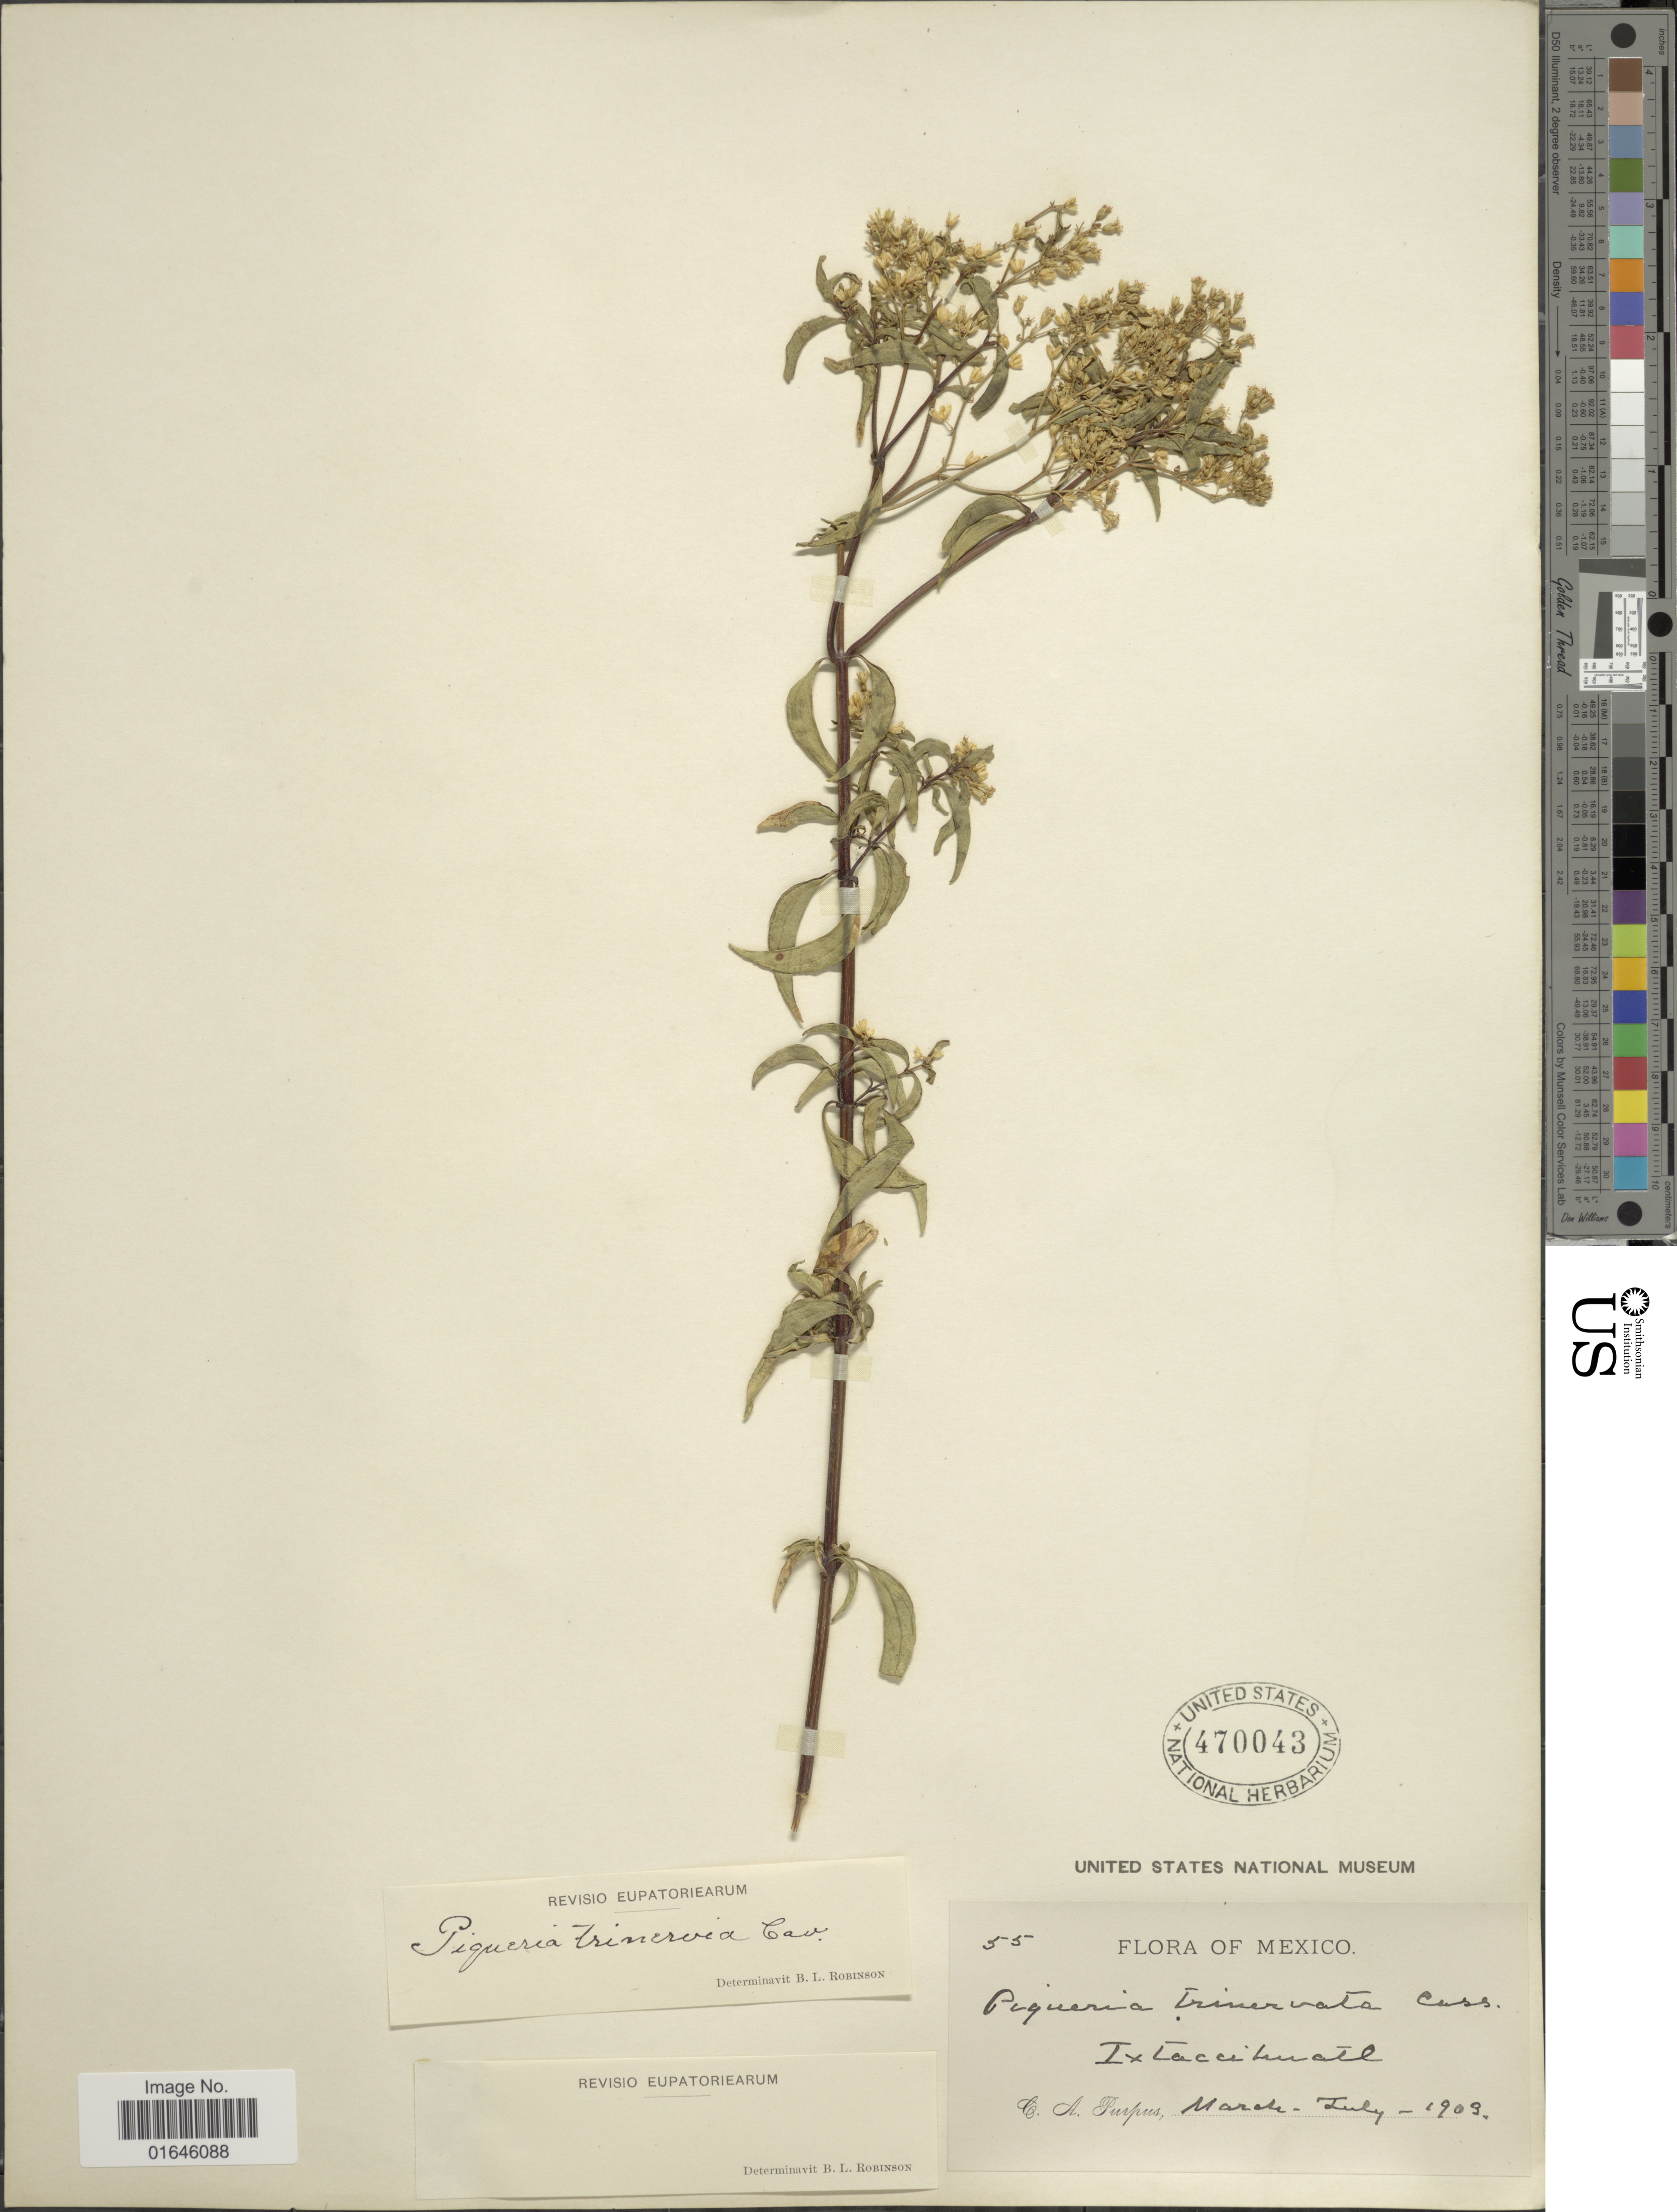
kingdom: Plantae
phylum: Tracheophyta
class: Magnoliopsida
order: Asterales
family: Asteraceae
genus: Piqueria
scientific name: Piqueria trinervia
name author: Cav.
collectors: C. A. Purpus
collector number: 55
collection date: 1903-03/1903-07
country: Mexico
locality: Iztaccíhuatl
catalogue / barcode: US 470043